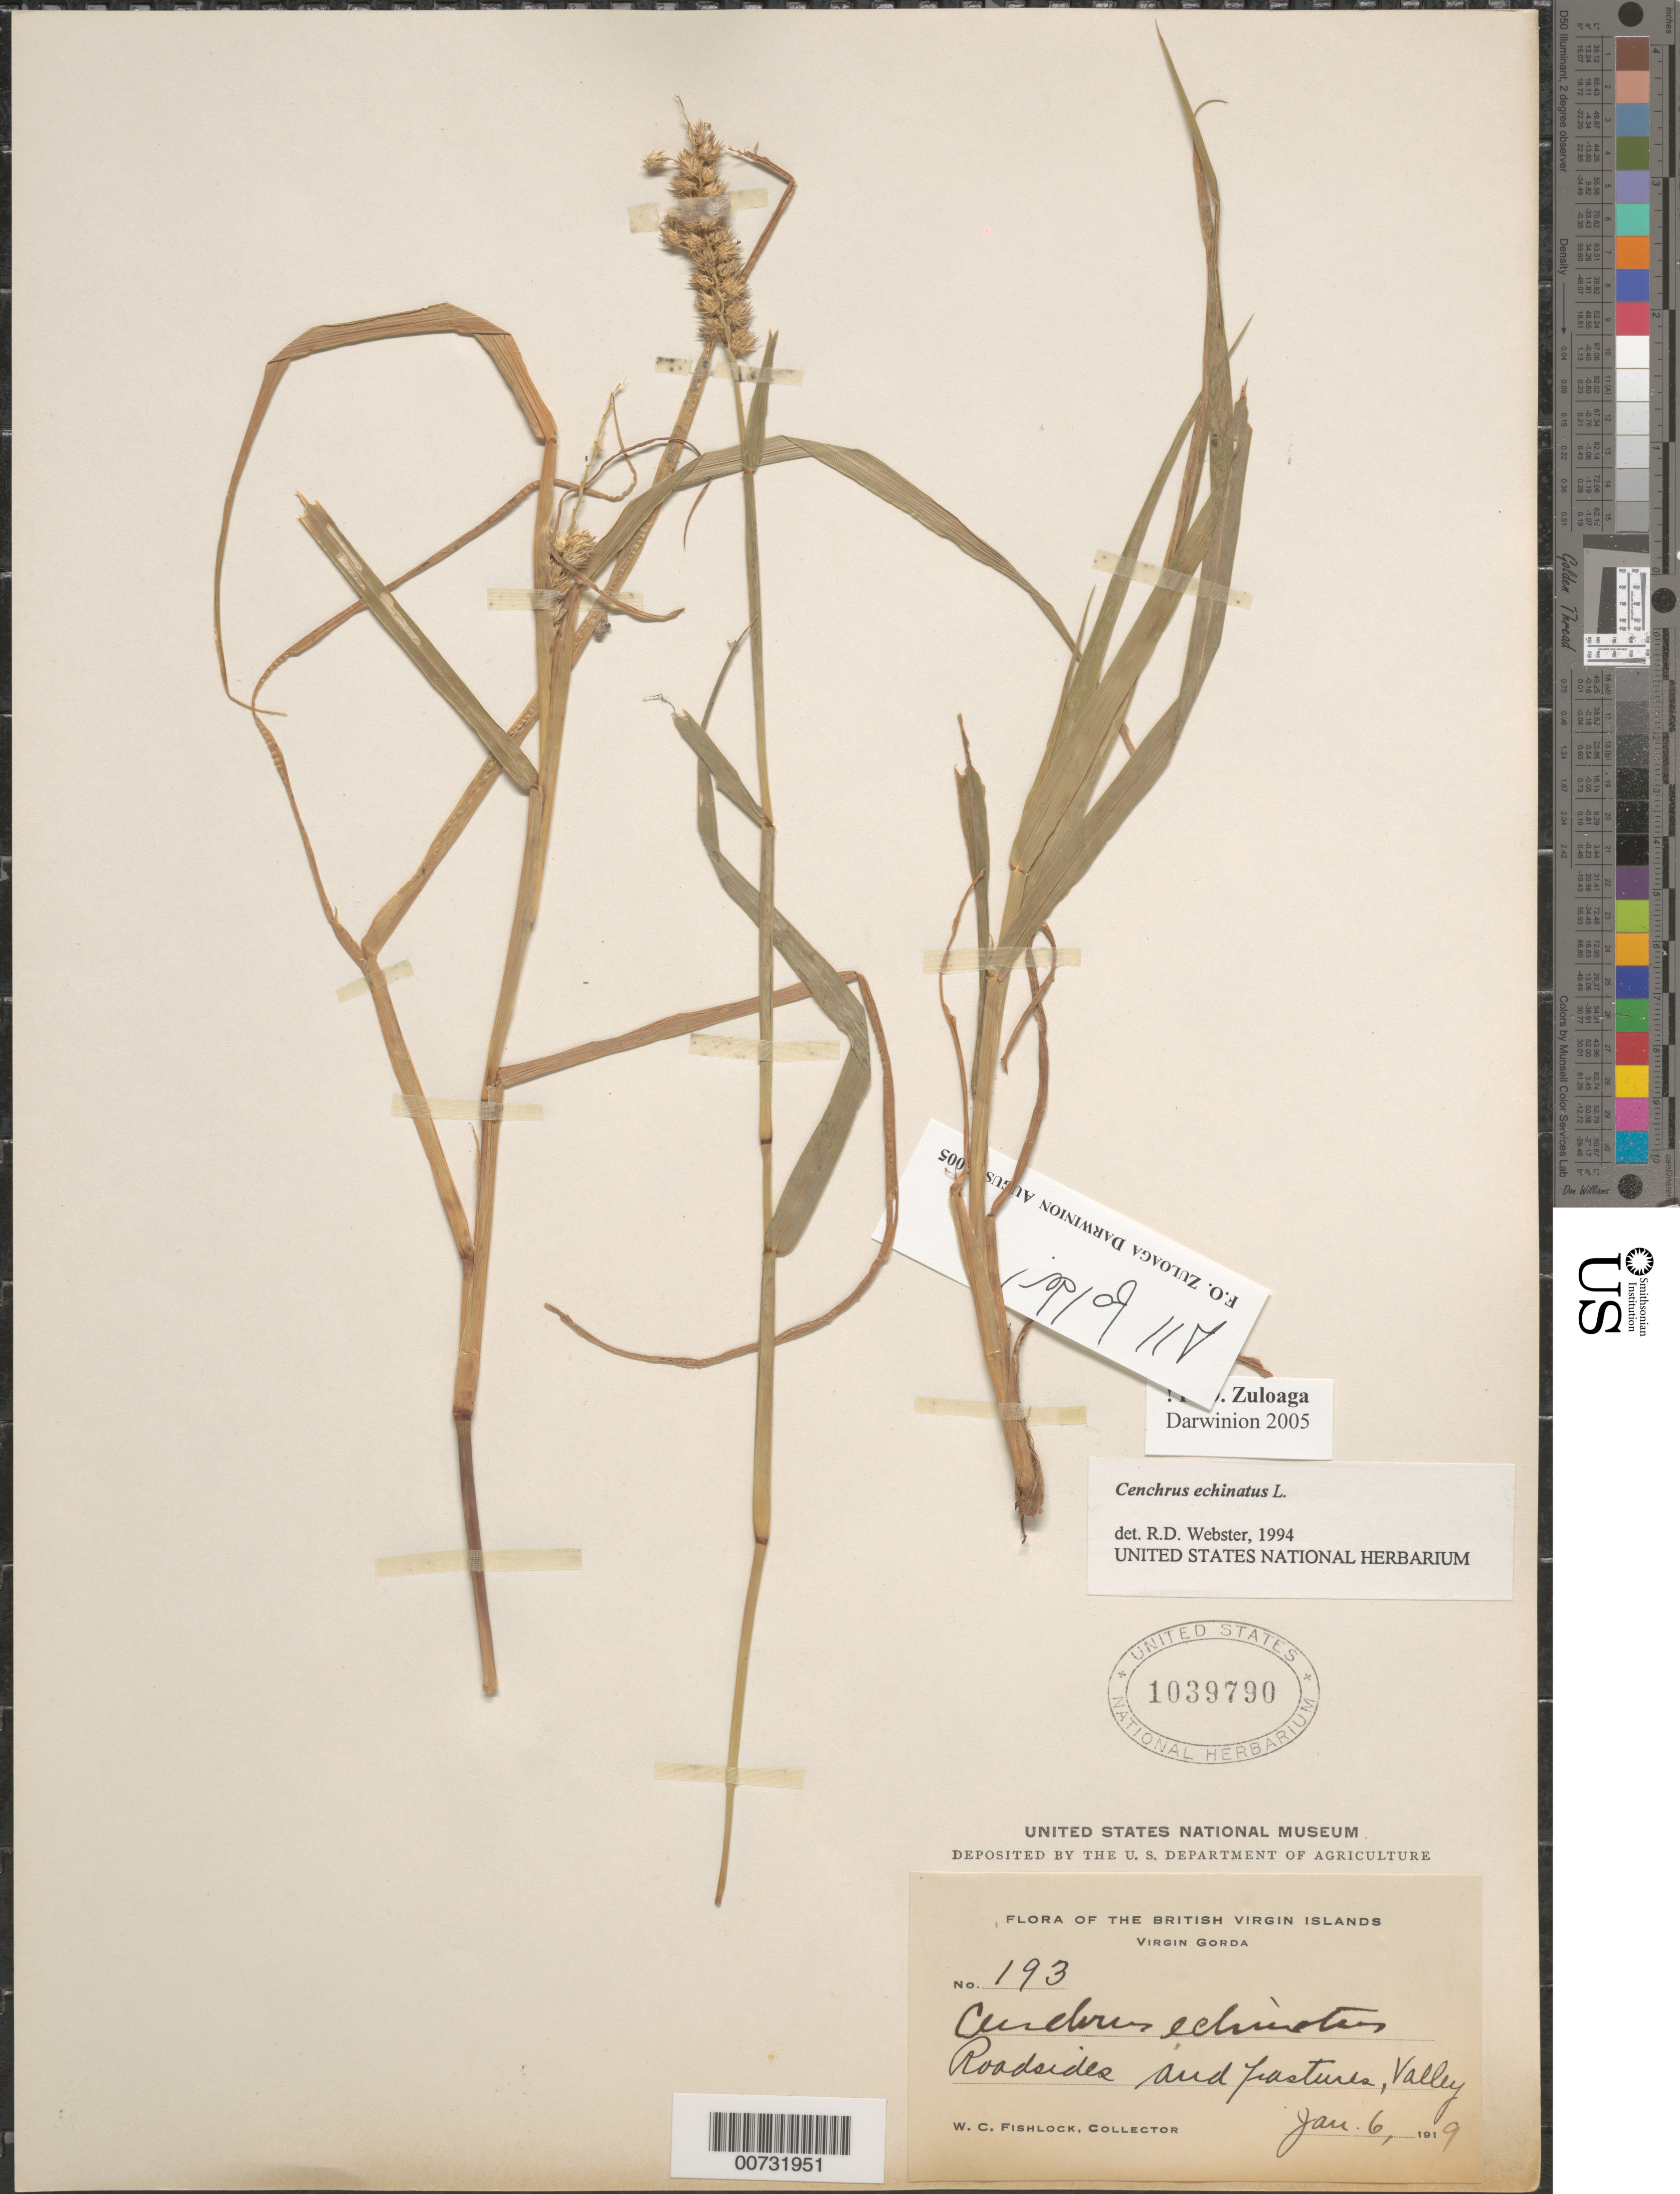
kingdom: Plantae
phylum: Tracheophyta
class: Liliopsida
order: Poales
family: Poaceae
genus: Cenchrus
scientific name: Cenchrus echinatus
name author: L.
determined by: Webster, Robert D.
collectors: W. Fishlock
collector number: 193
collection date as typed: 06 Jan 1919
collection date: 1919-01-06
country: British Virgin Islands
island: Virgin Gorda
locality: Valley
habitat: Roadsides and pastures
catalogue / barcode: US 1039790